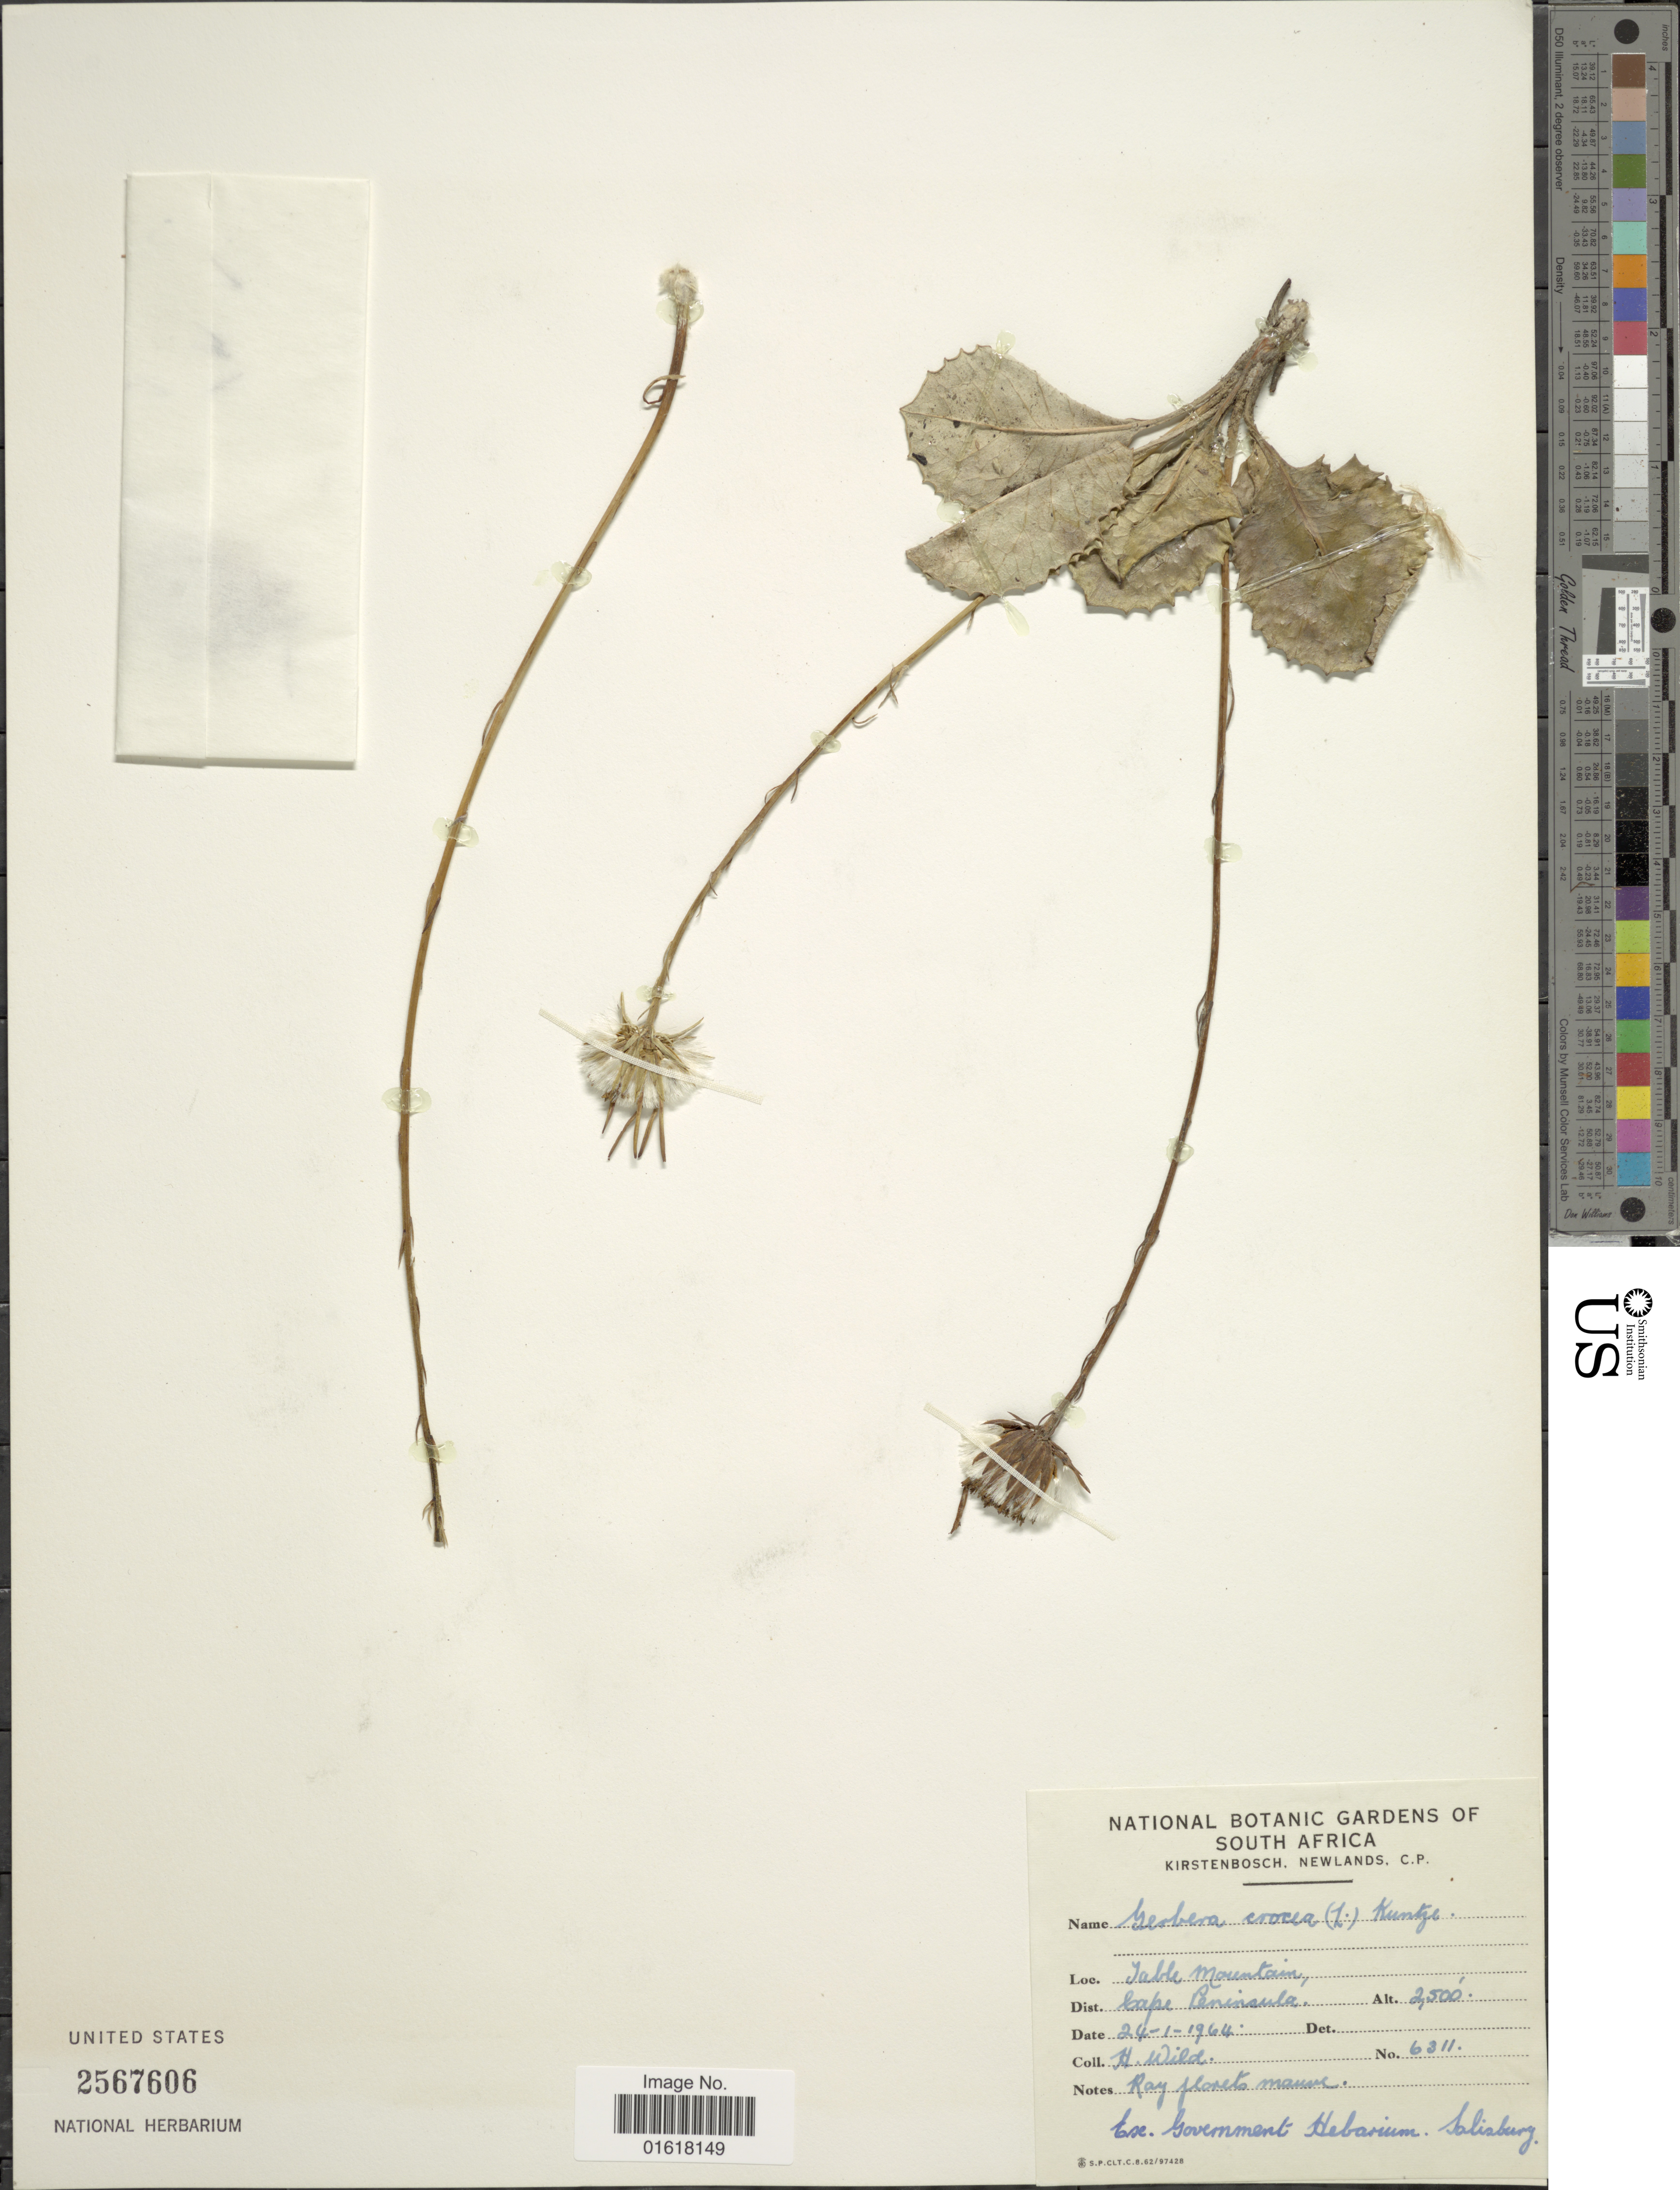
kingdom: Plantae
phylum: Tracheophyta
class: Magnoliopsida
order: Asterales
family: Asteraceae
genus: Gerbera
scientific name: Gerbera crocea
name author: (L.) Kuntze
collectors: H. Wild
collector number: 6311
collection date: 1964-01-24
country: South Africa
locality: Table Mountain, Dist. Cape Peninsula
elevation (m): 762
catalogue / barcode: US 2567606